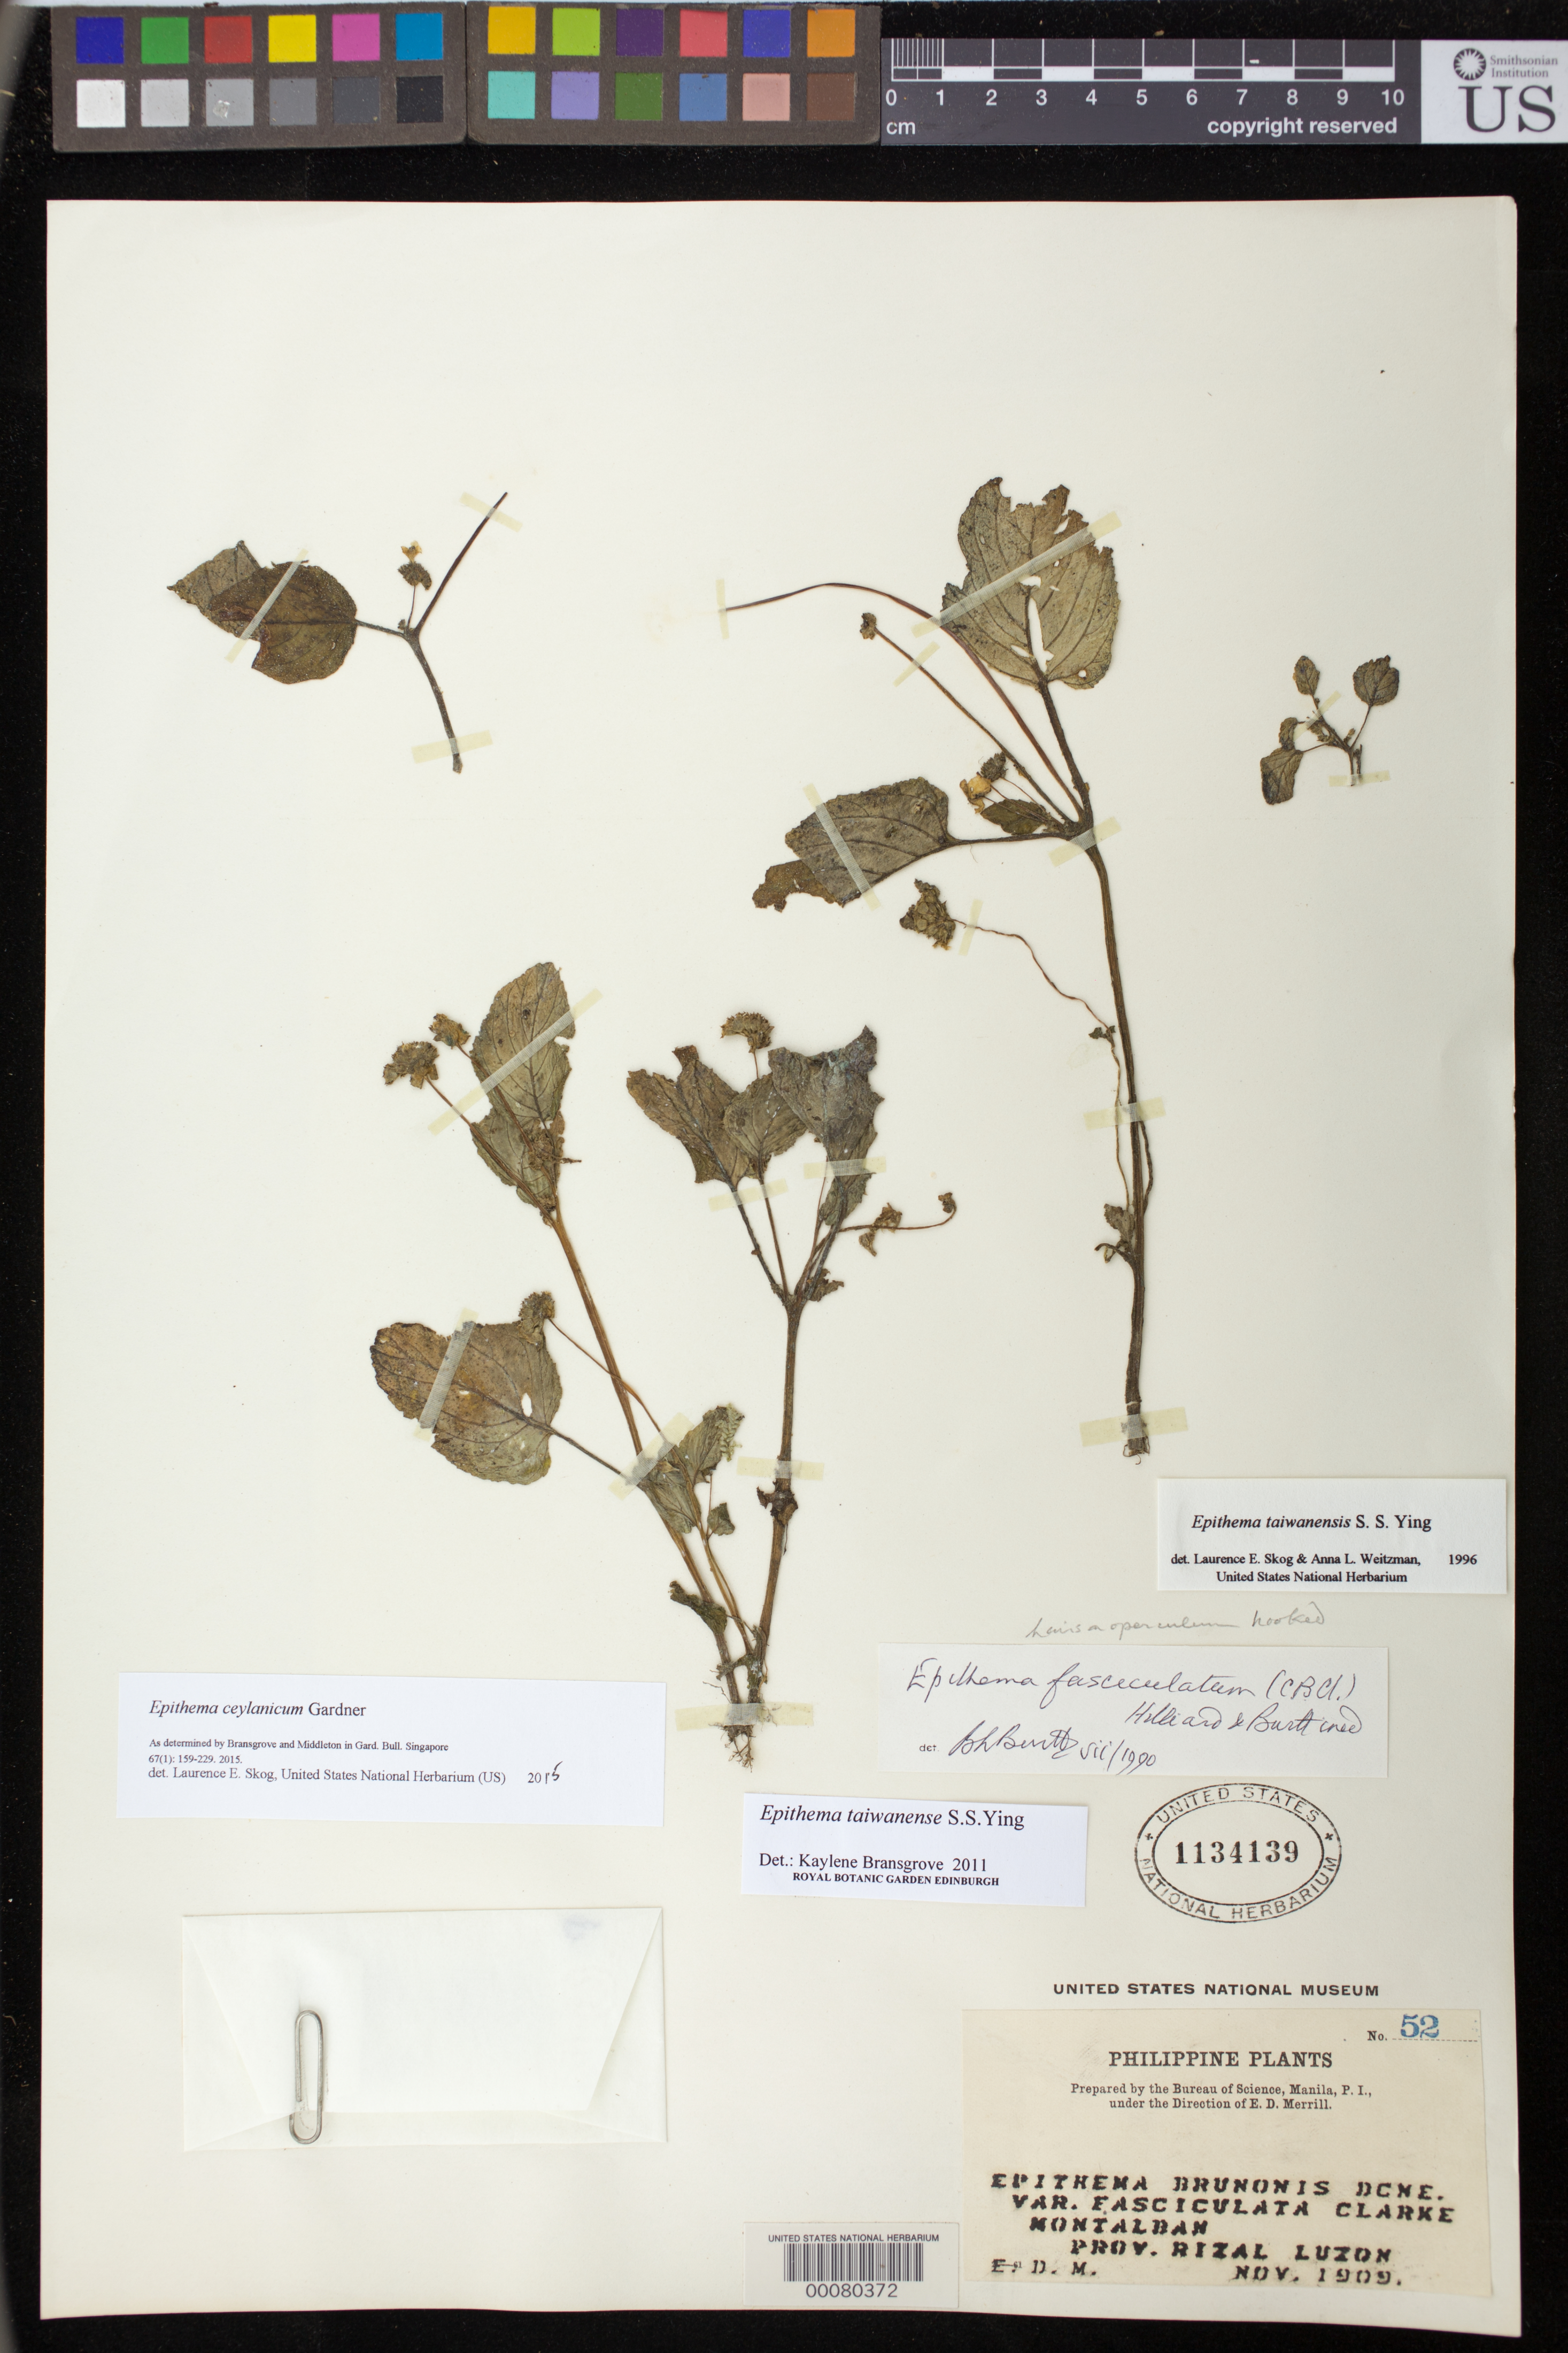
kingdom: Plantae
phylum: Tracheophyta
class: Magnoliopsida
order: Lamiales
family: Gesneriaceae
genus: Epithema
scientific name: Epithema ceylanicum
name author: Wight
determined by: Skog, Laurence E.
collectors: E. D. Merrill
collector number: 52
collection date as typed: Nov 1909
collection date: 1909-11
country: Philippines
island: Luzon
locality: Rizal, Montalban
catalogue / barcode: US 1134139